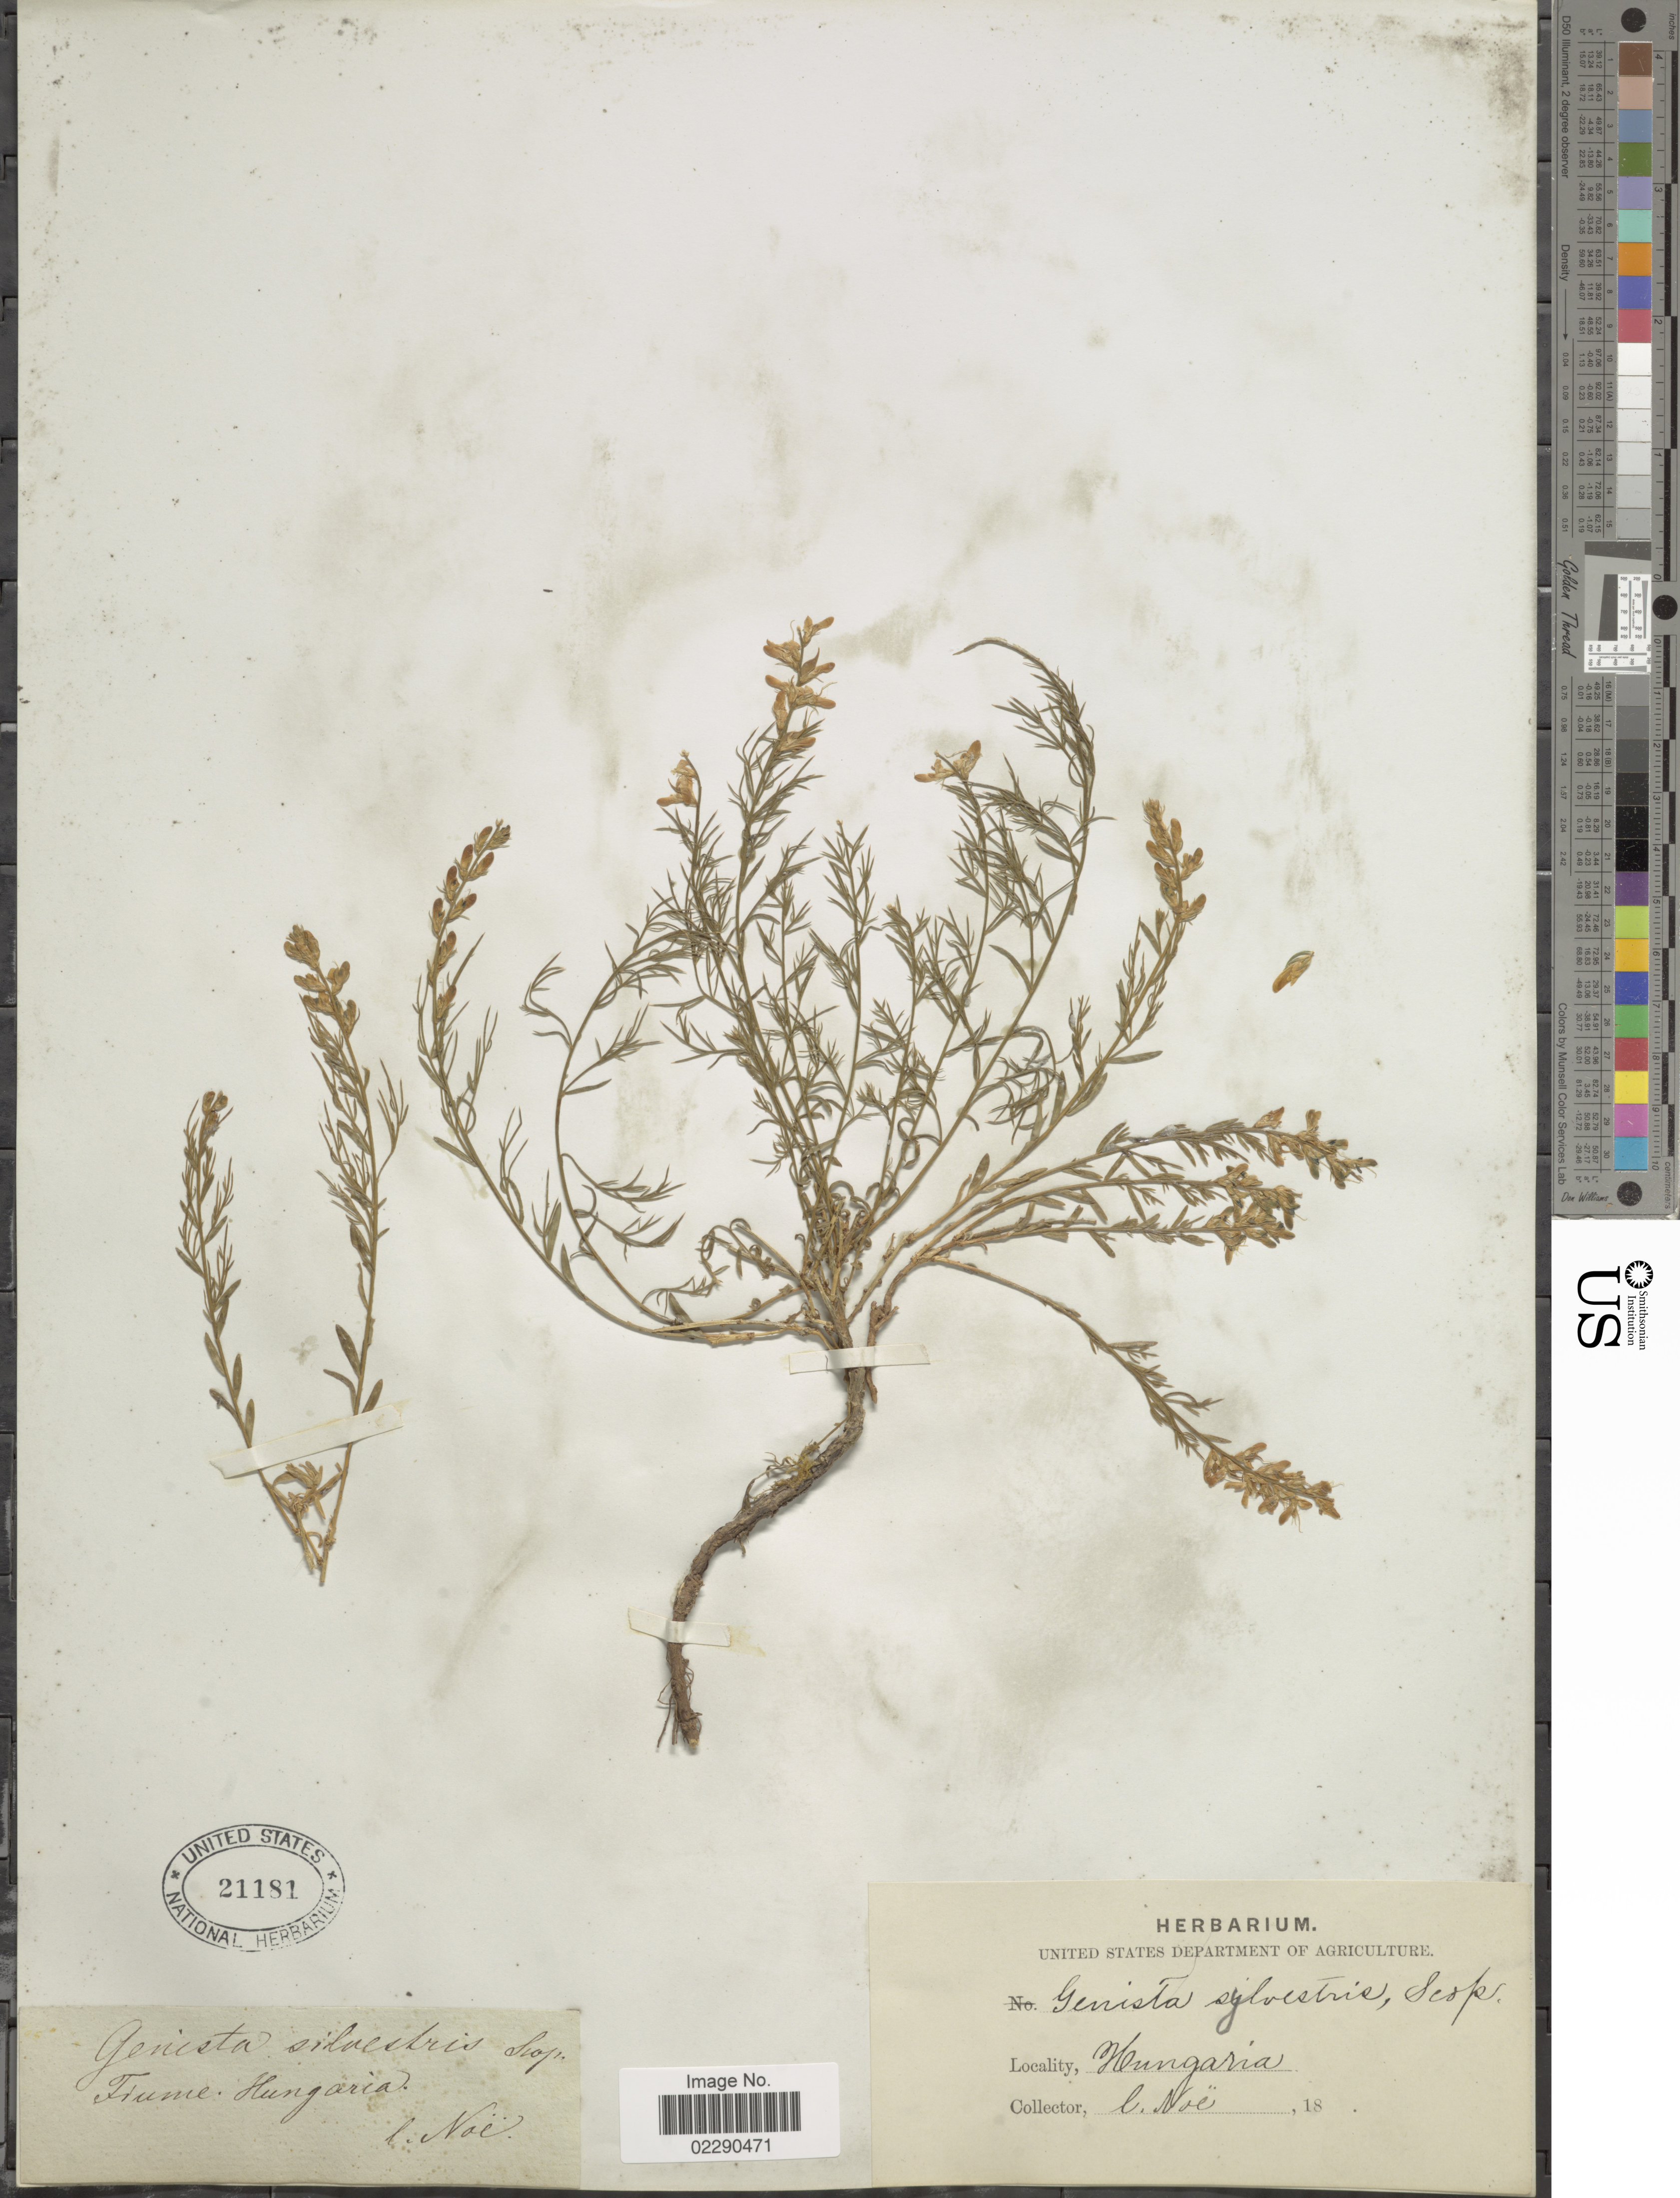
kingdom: Plantae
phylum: Tracheophyta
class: Magnoliopsida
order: Fabales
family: Fabaceae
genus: Genista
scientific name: Genista sylvestris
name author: Scop.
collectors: C. Noe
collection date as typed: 18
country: Hungary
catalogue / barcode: US 21181